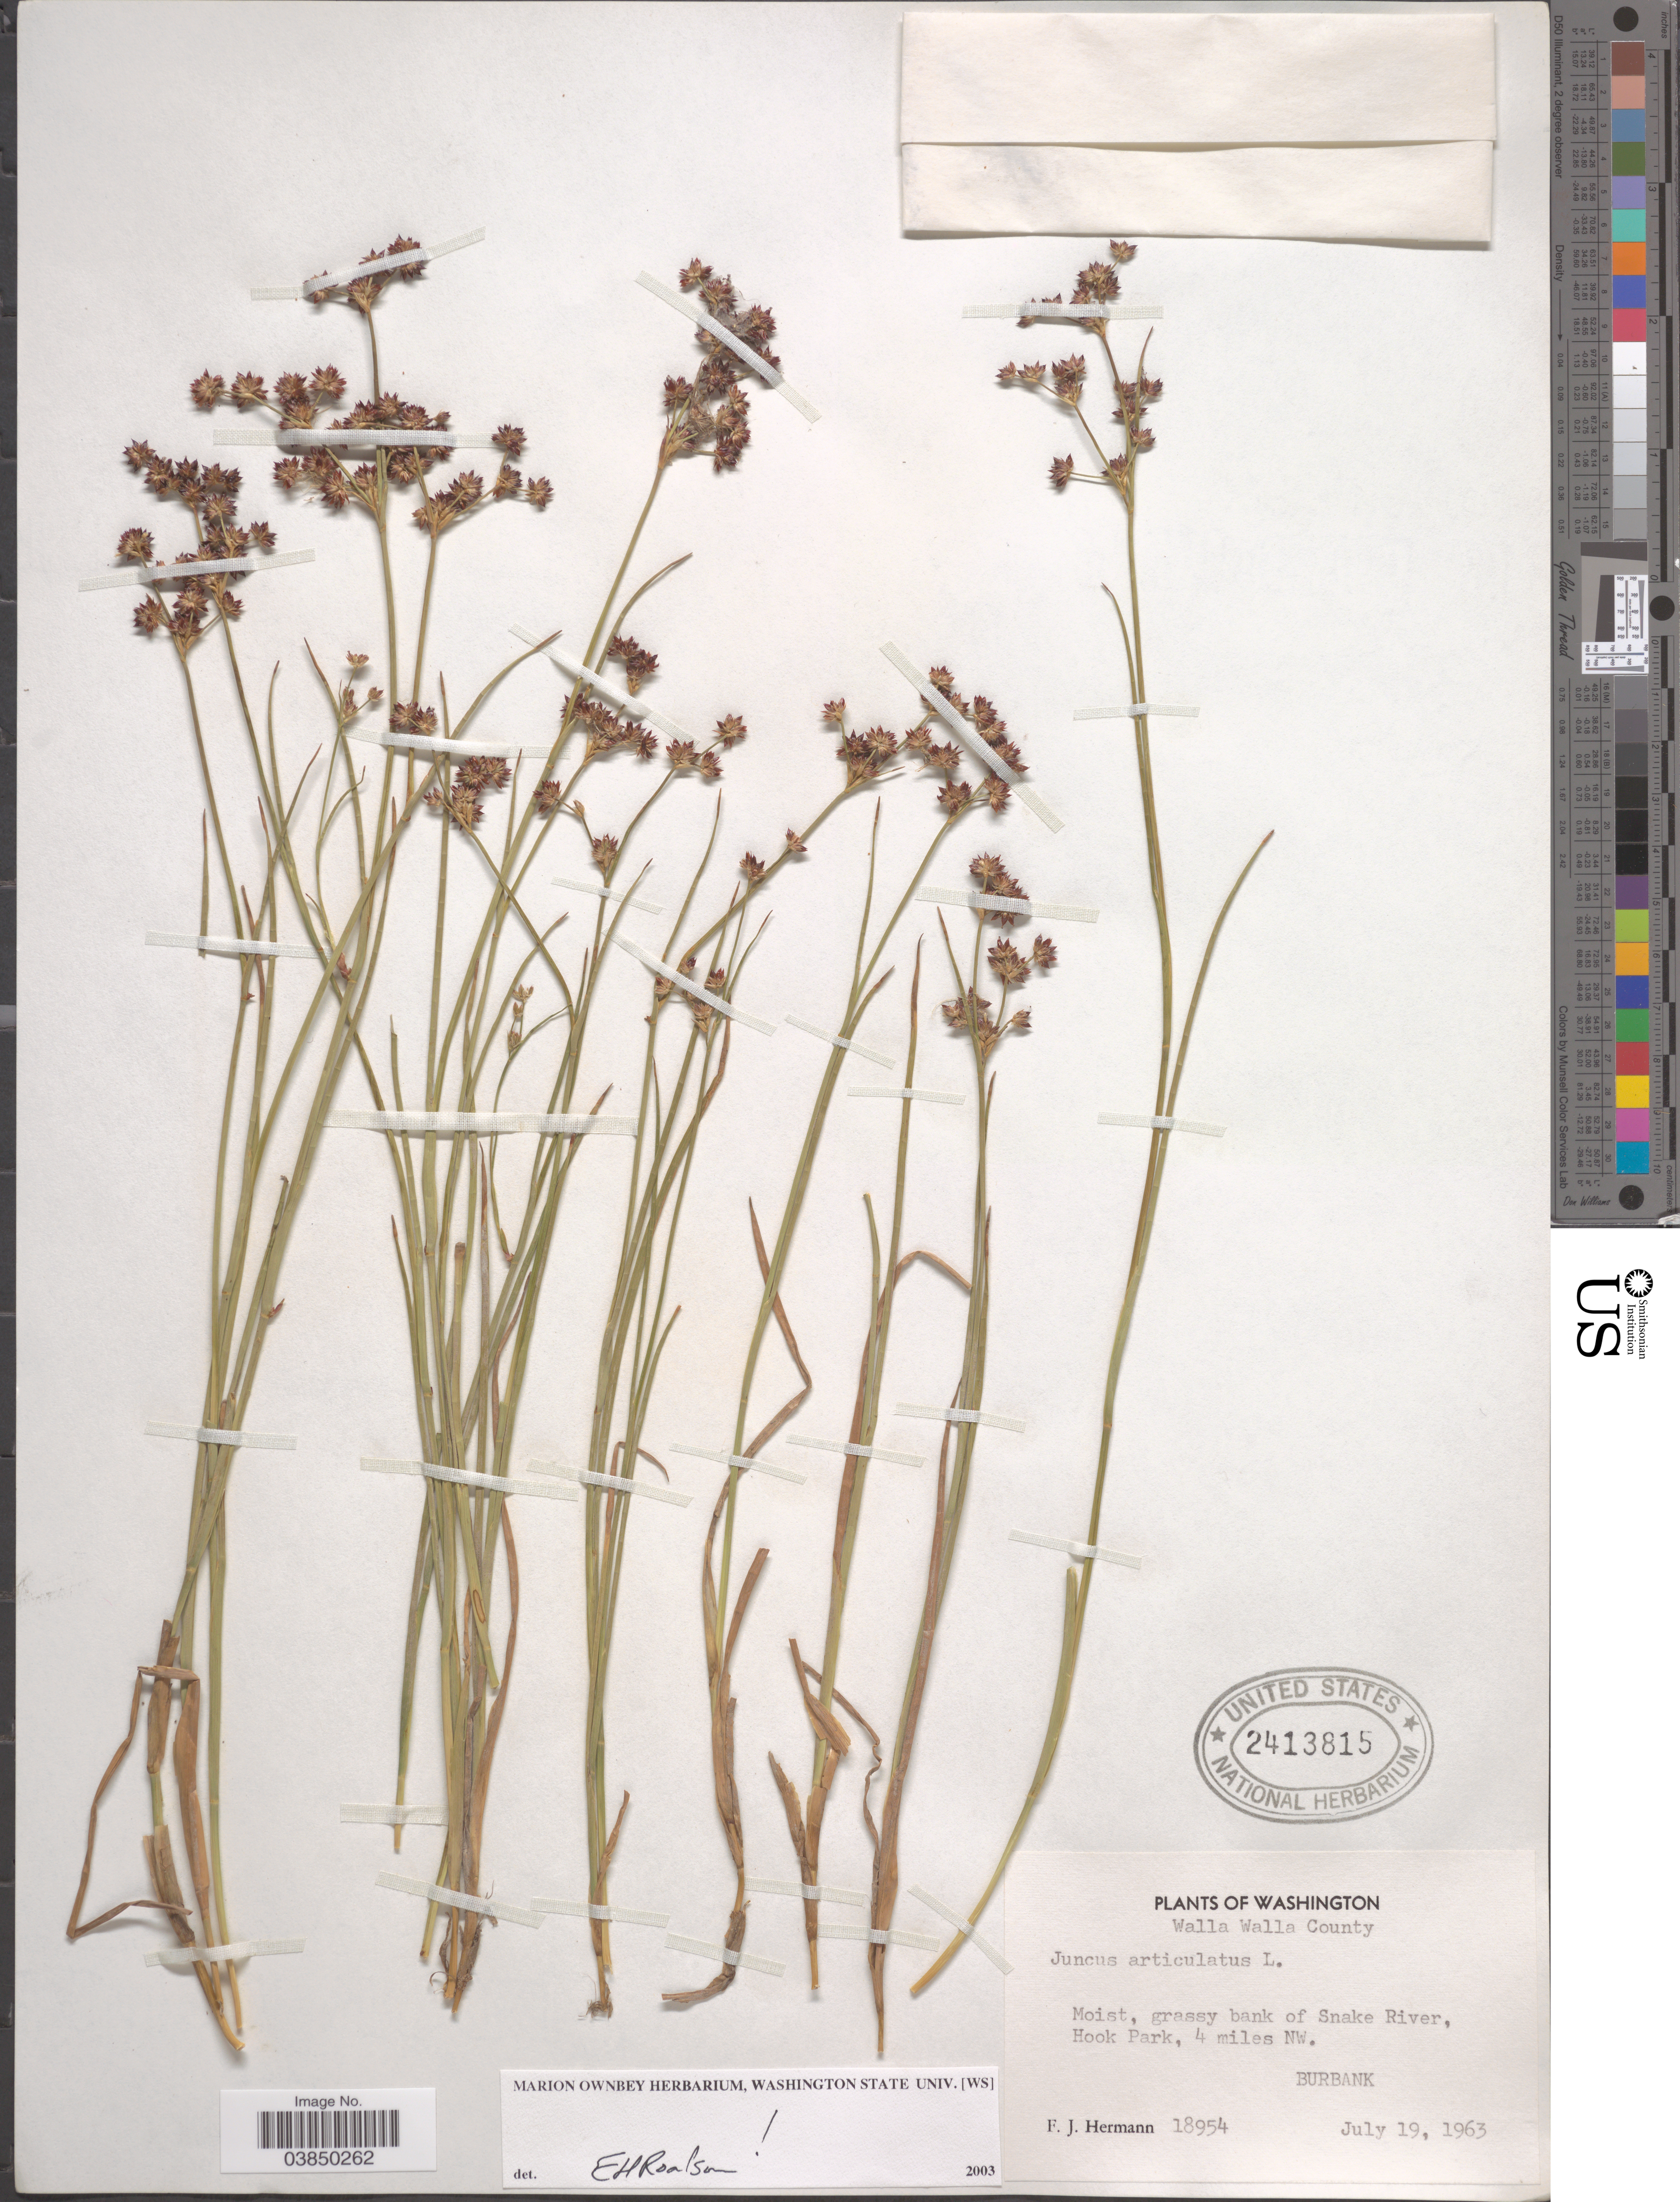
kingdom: Plantae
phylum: Tracheophyta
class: Liliopsida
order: Poales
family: Juncaceae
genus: Juncus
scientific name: Juncus articulatus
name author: L.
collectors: F. J. Hermann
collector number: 18954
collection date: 1963-07-19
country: United States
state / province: Washington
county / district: Walla Walla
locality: Walla Walla County. Grassy bank of Snake River, Hook Park, 4 miles NW. Burbank.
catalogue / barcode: US 2413815